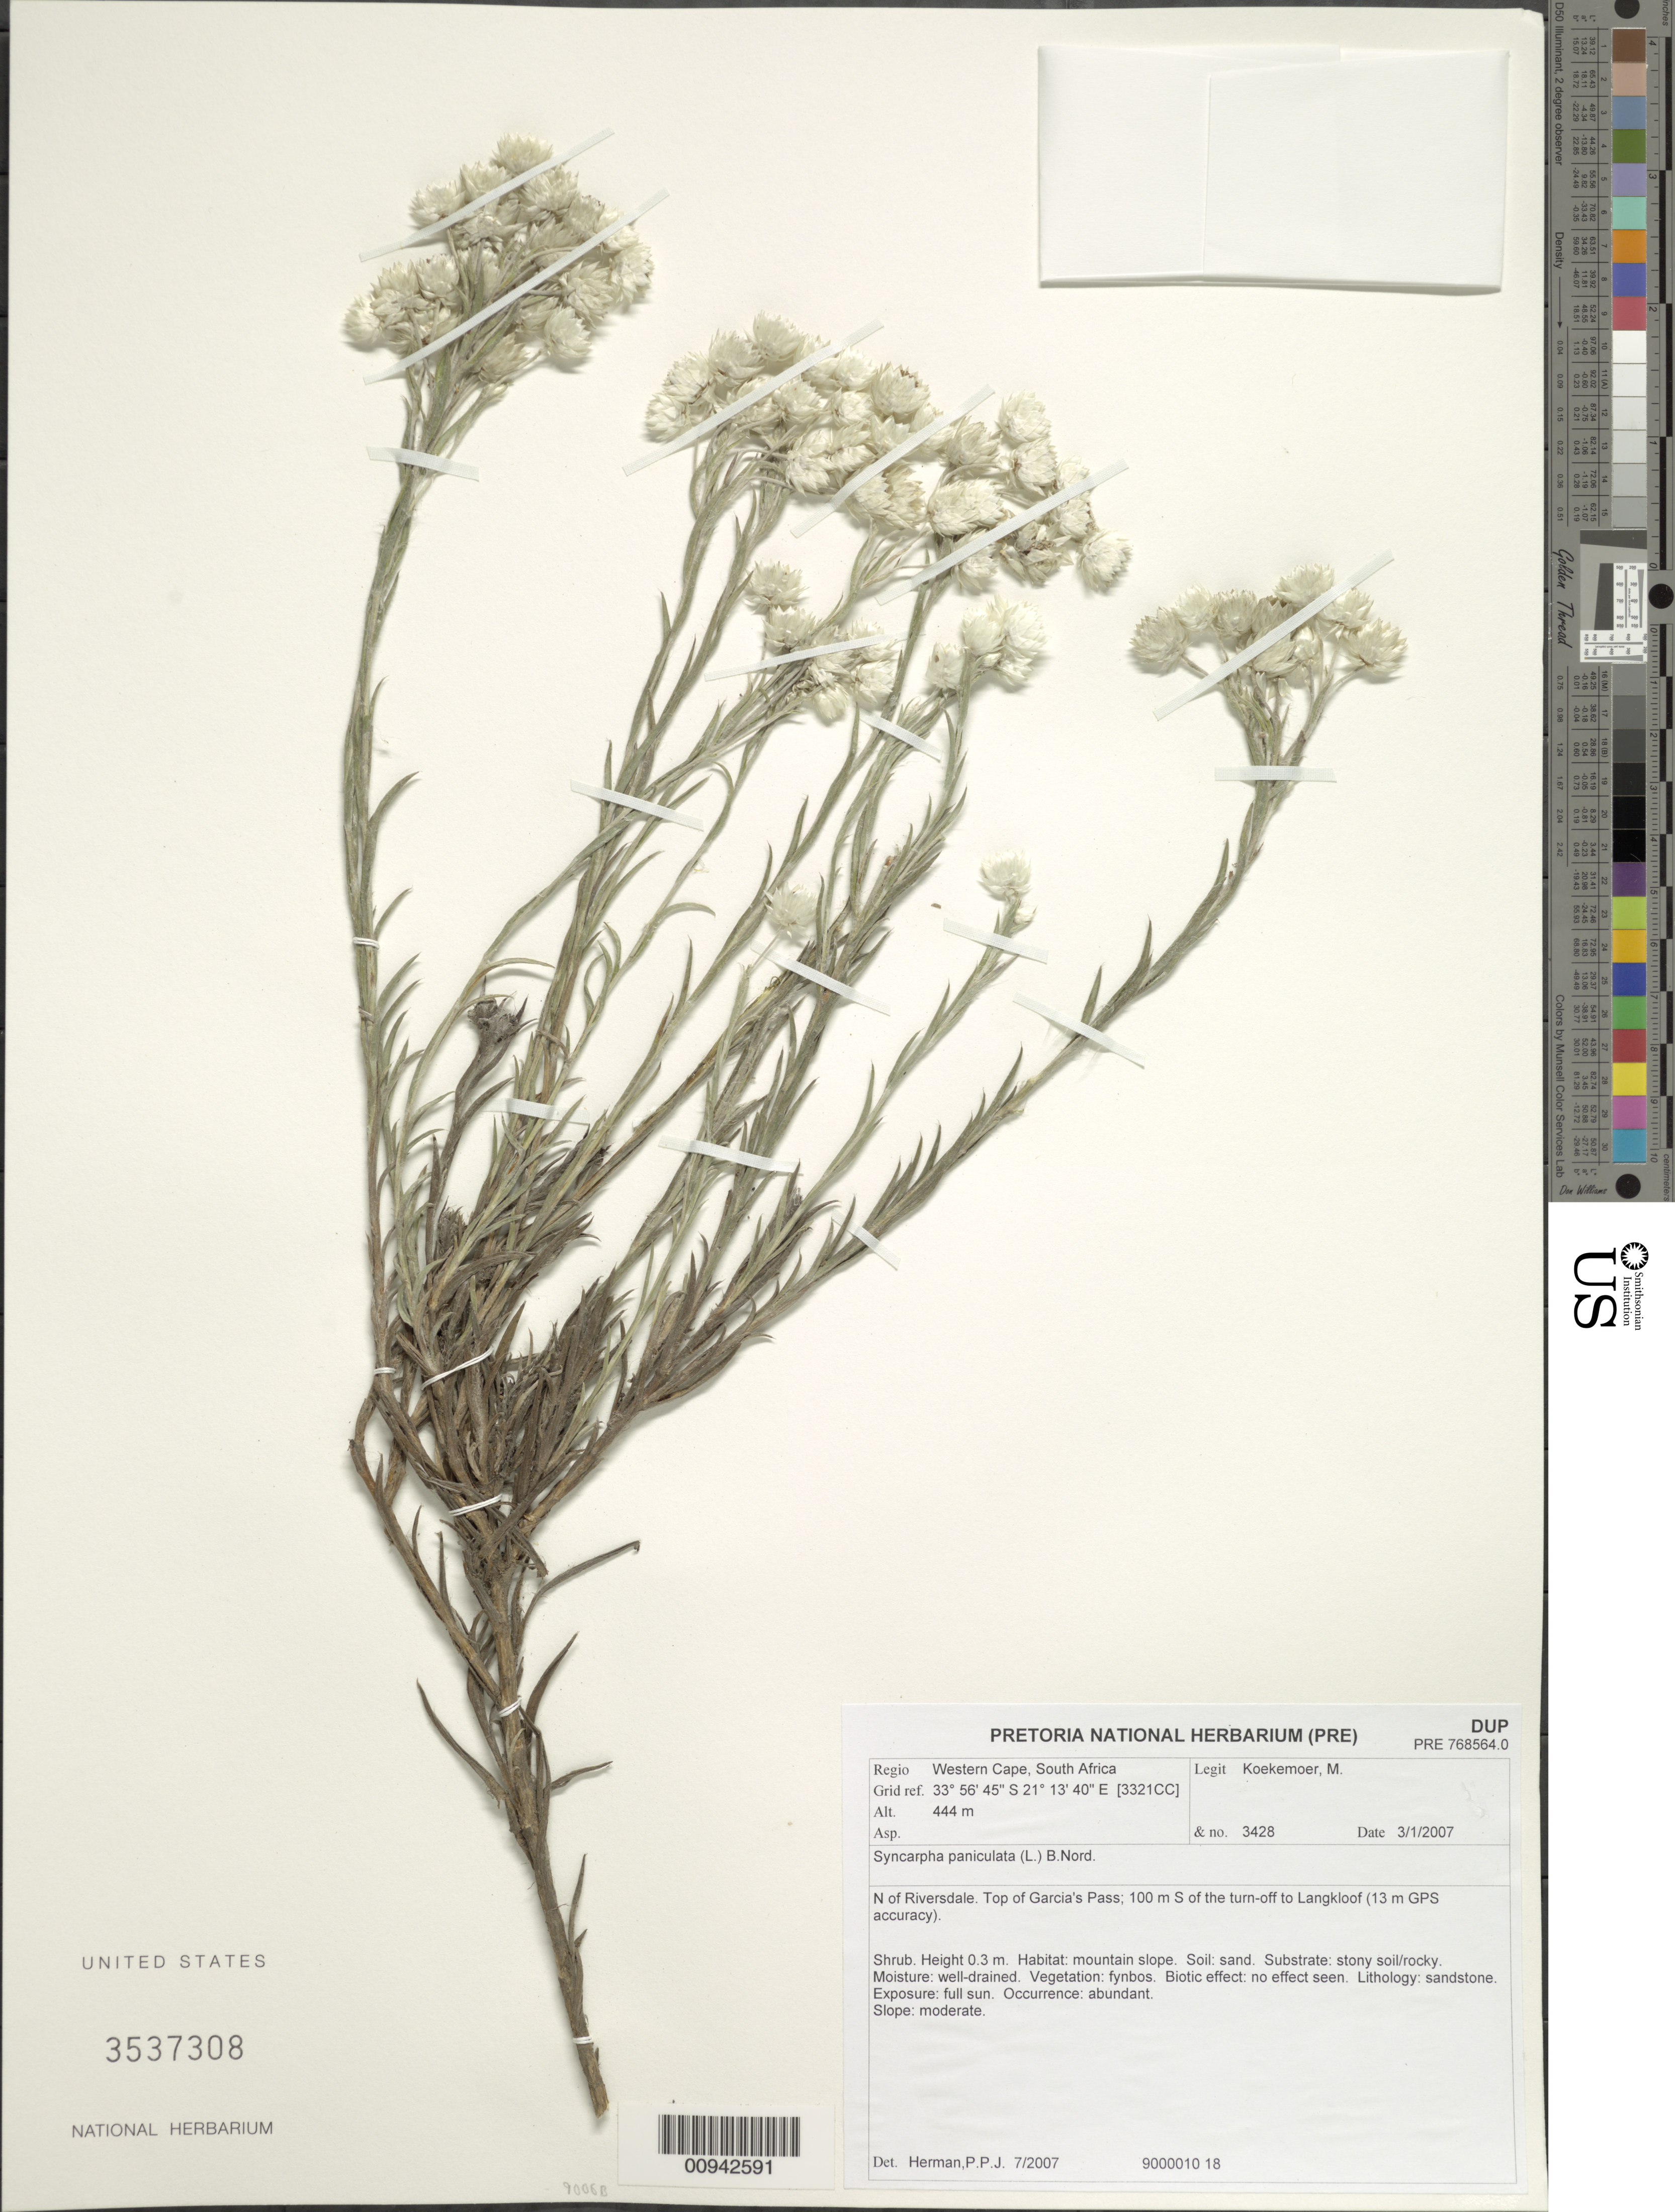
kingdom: Plantae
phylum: Tracheophyta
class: Magnoliopsida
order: Asterales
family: Asteraceae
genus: Syncarpha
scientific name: Syncarpha paniculata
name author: (L.) B. Nord.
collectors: M. Koekemoer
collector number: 3428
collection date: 2007-01-03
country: South Africa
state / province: Western Cape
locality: Riversdale, N of. Top of Garcia's Pass; 100m S of the turn-off to Langkloof (13m GPS accuracy)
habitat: Mountain slope. Stony soil/rocky. Well-drained. Fynbos vegetation. Sandstone. Full sun. Moderate slope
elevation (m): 444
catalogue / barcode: US 3537308